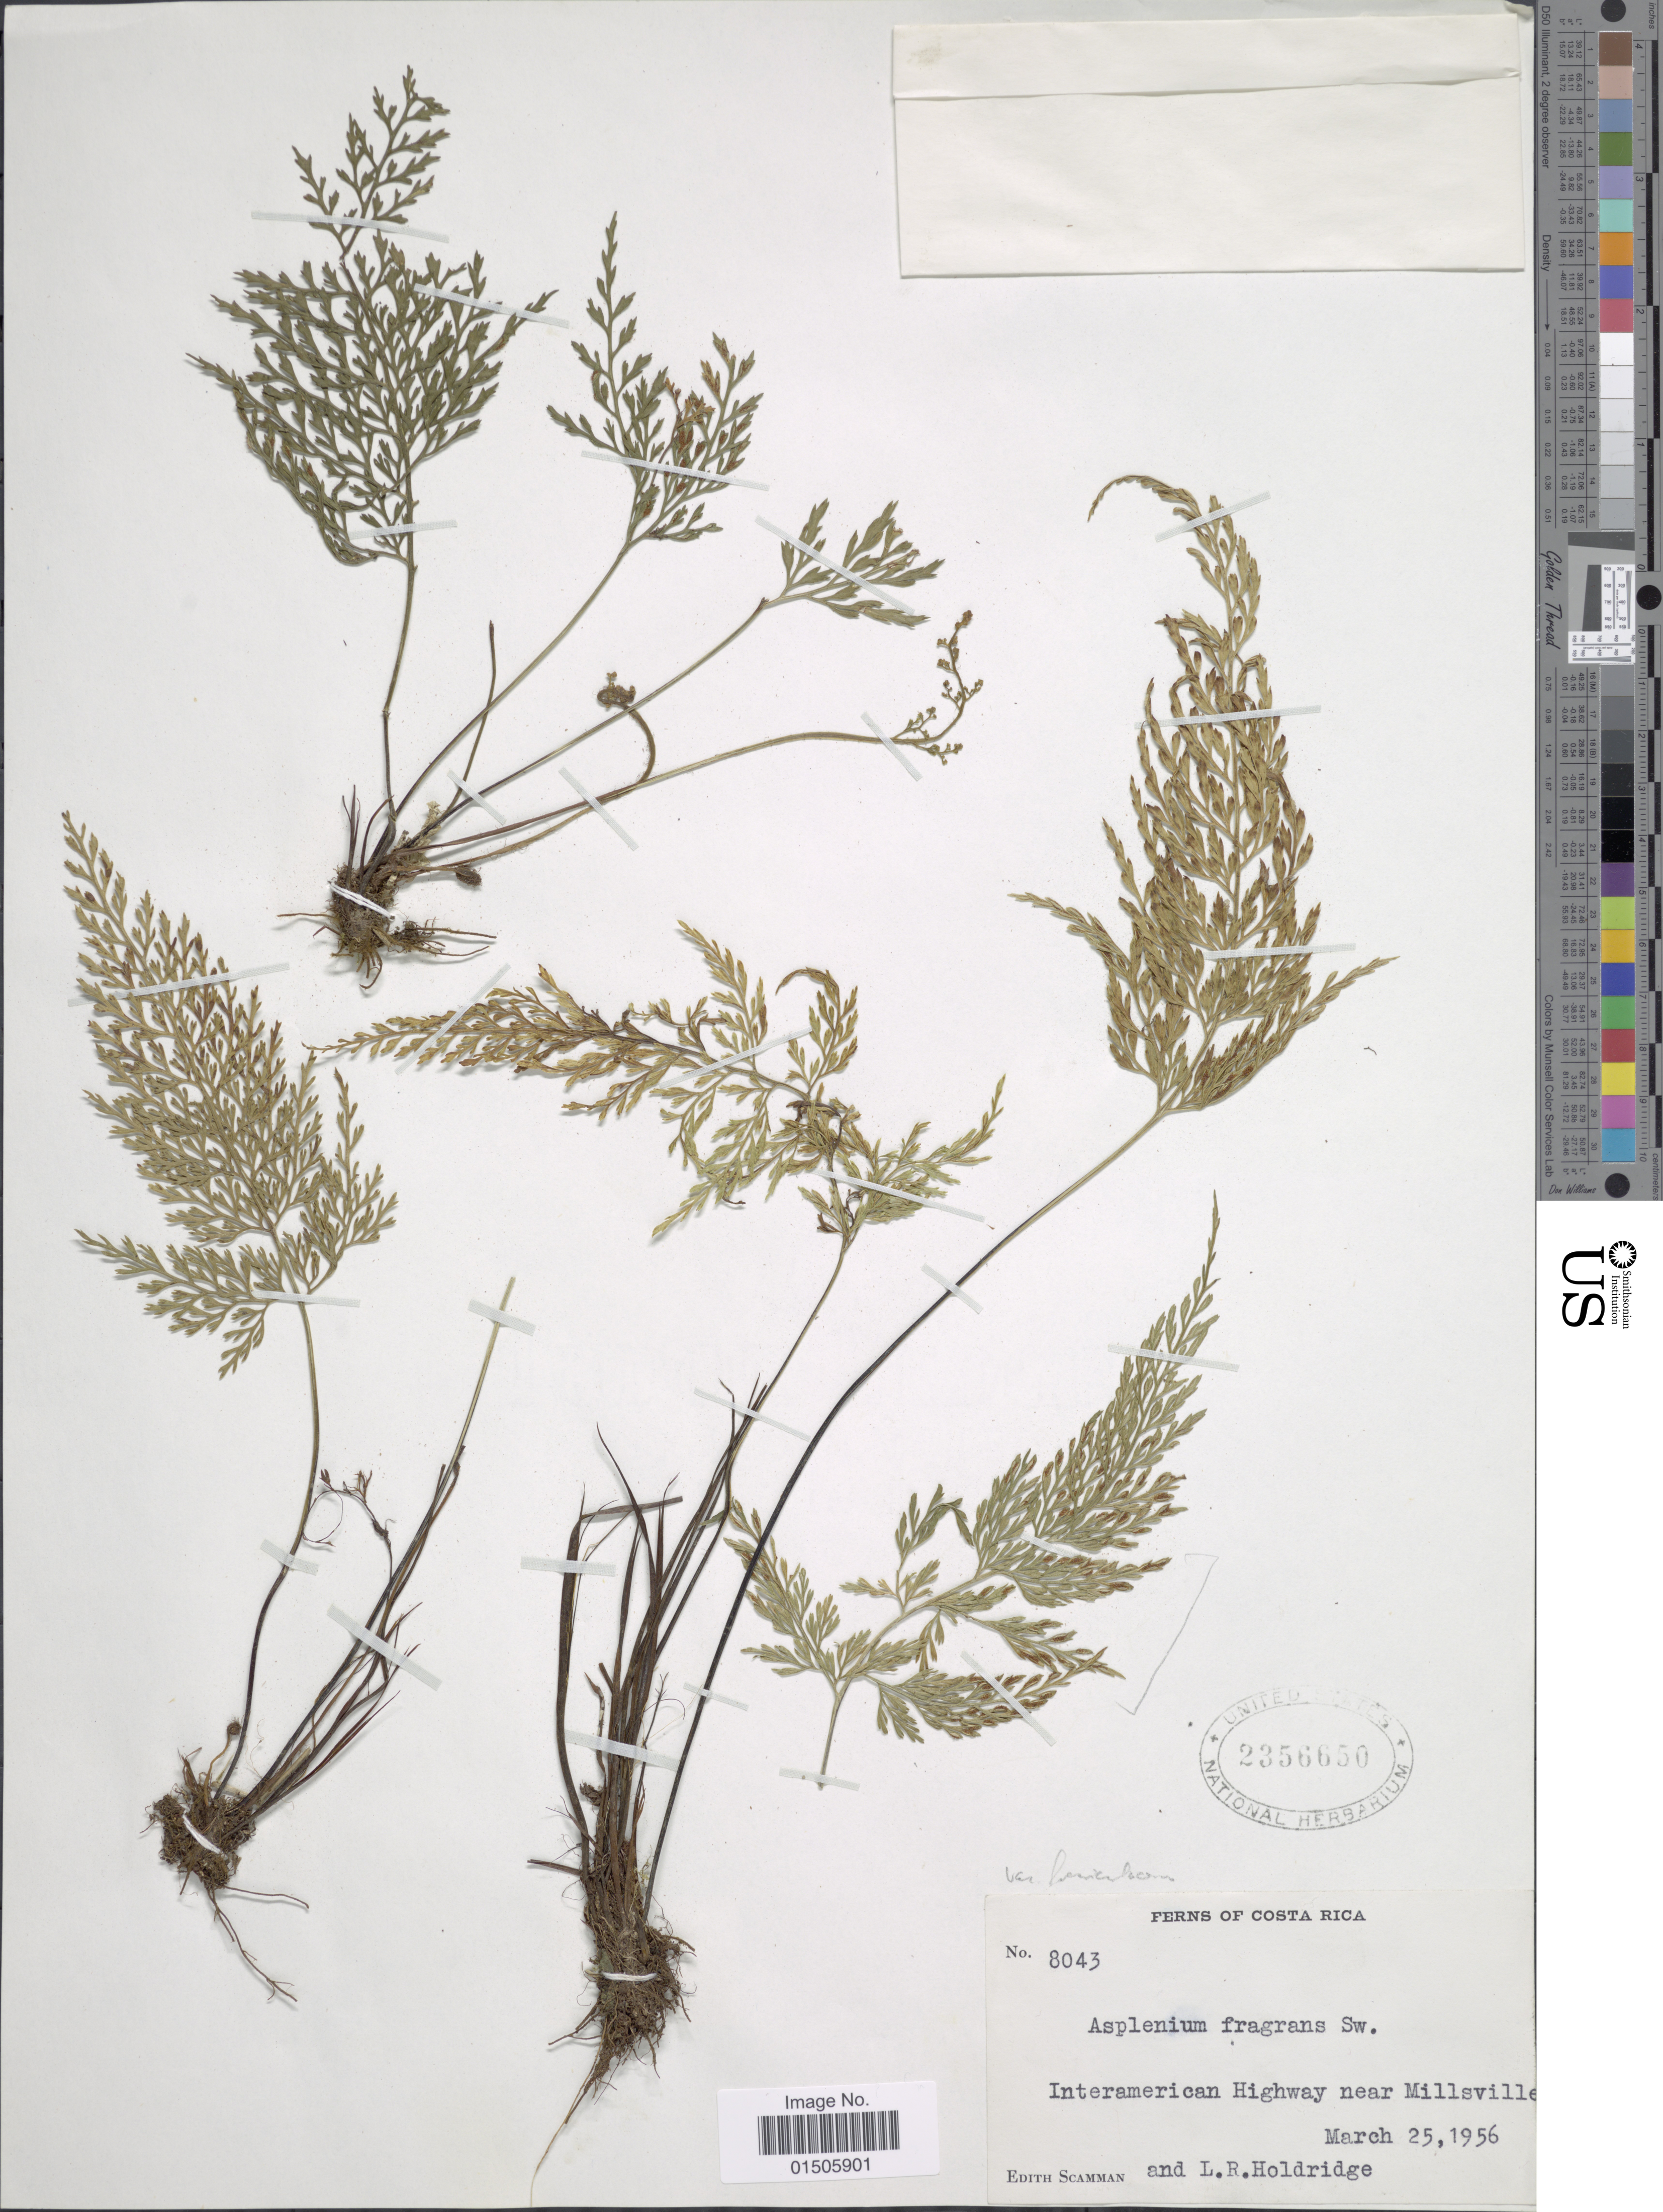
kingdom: Plantae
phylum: Tracheophyta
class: Polypodiopsida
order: Polypodiales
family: Aspleniaceae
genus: Asplenium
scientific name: Asplenium cuspidatum var. foeniculaceum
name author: (Kunth) C.V. Morton & Lellinger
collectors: E. Scamman & L. Holdridge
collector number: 8043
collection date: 1956-03-25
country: Costa Rica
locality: Interamerican Highway near Millsville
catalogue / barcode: US 2356650